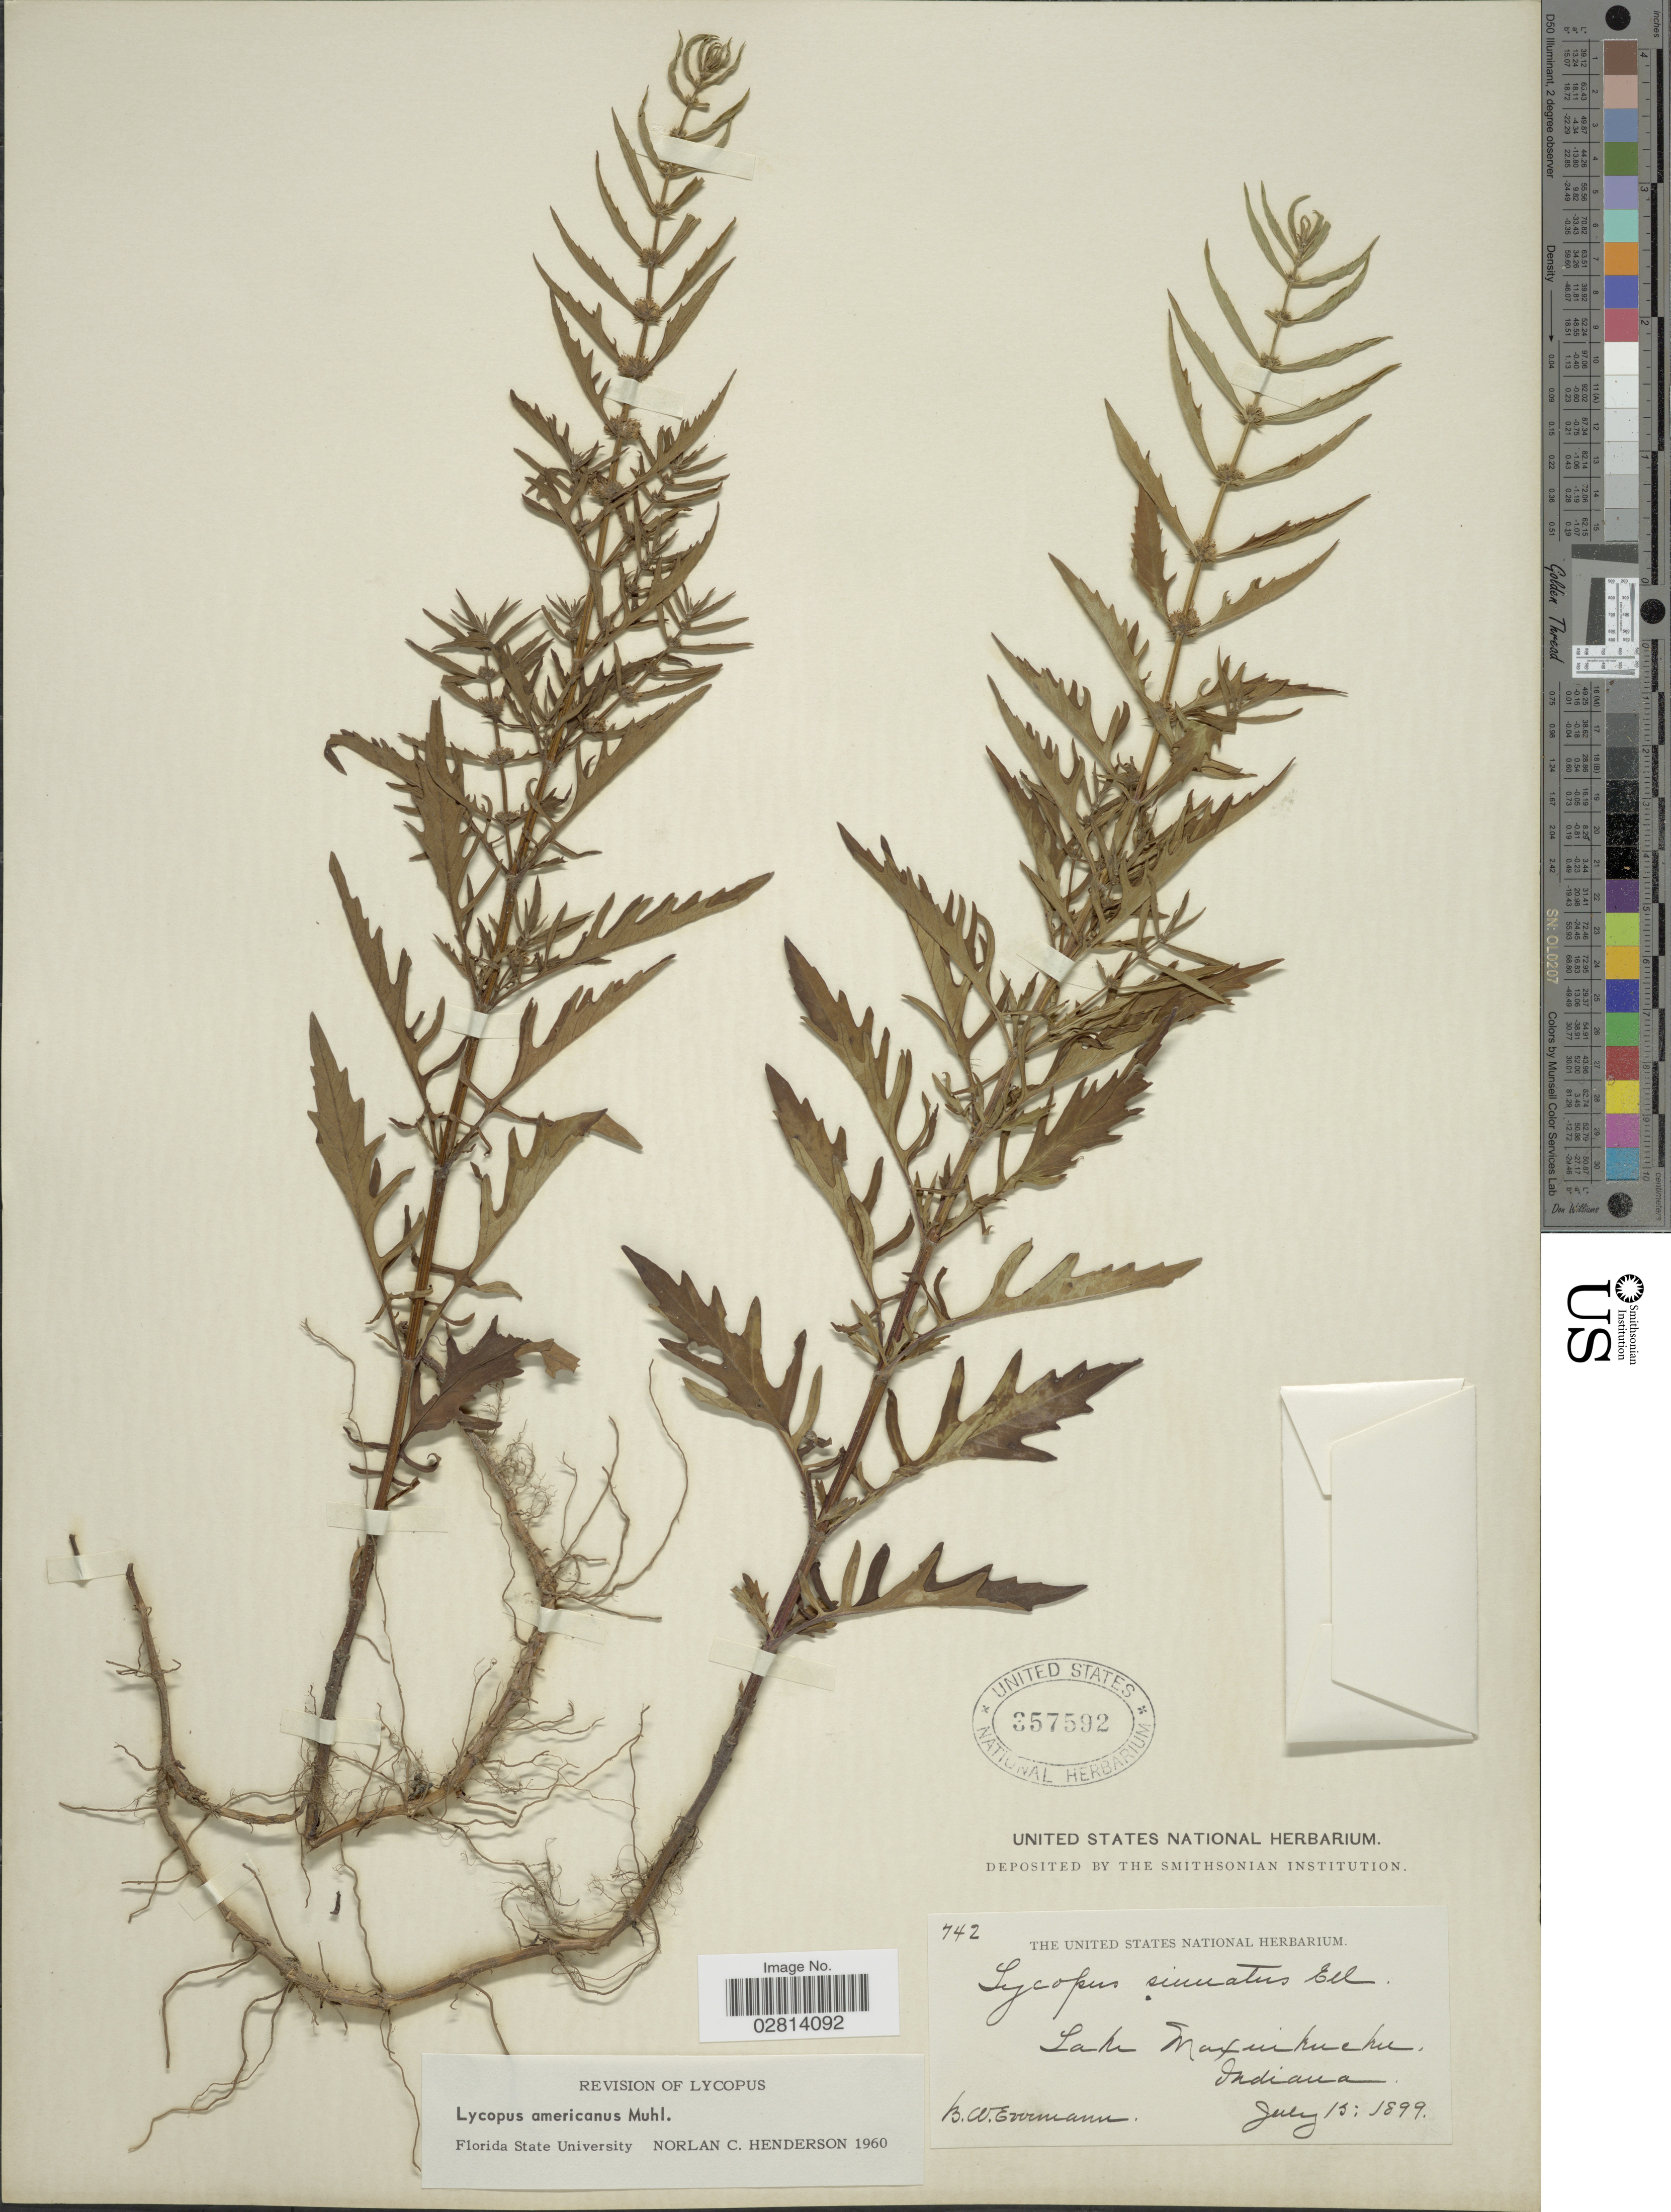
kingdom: Plantae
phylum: Tracheophyta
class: Magnoliopsida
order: Lamiales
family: Lamiaceae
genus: Lycopus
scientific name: Lycopus americanus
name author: Muhl. ex W.P.C. Barton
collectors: B. W. Evermann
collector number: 742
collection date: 1899-07-15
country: United States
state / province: Indiana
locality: Lake Maxinkuckee, Indiana.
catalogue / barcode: US 357592